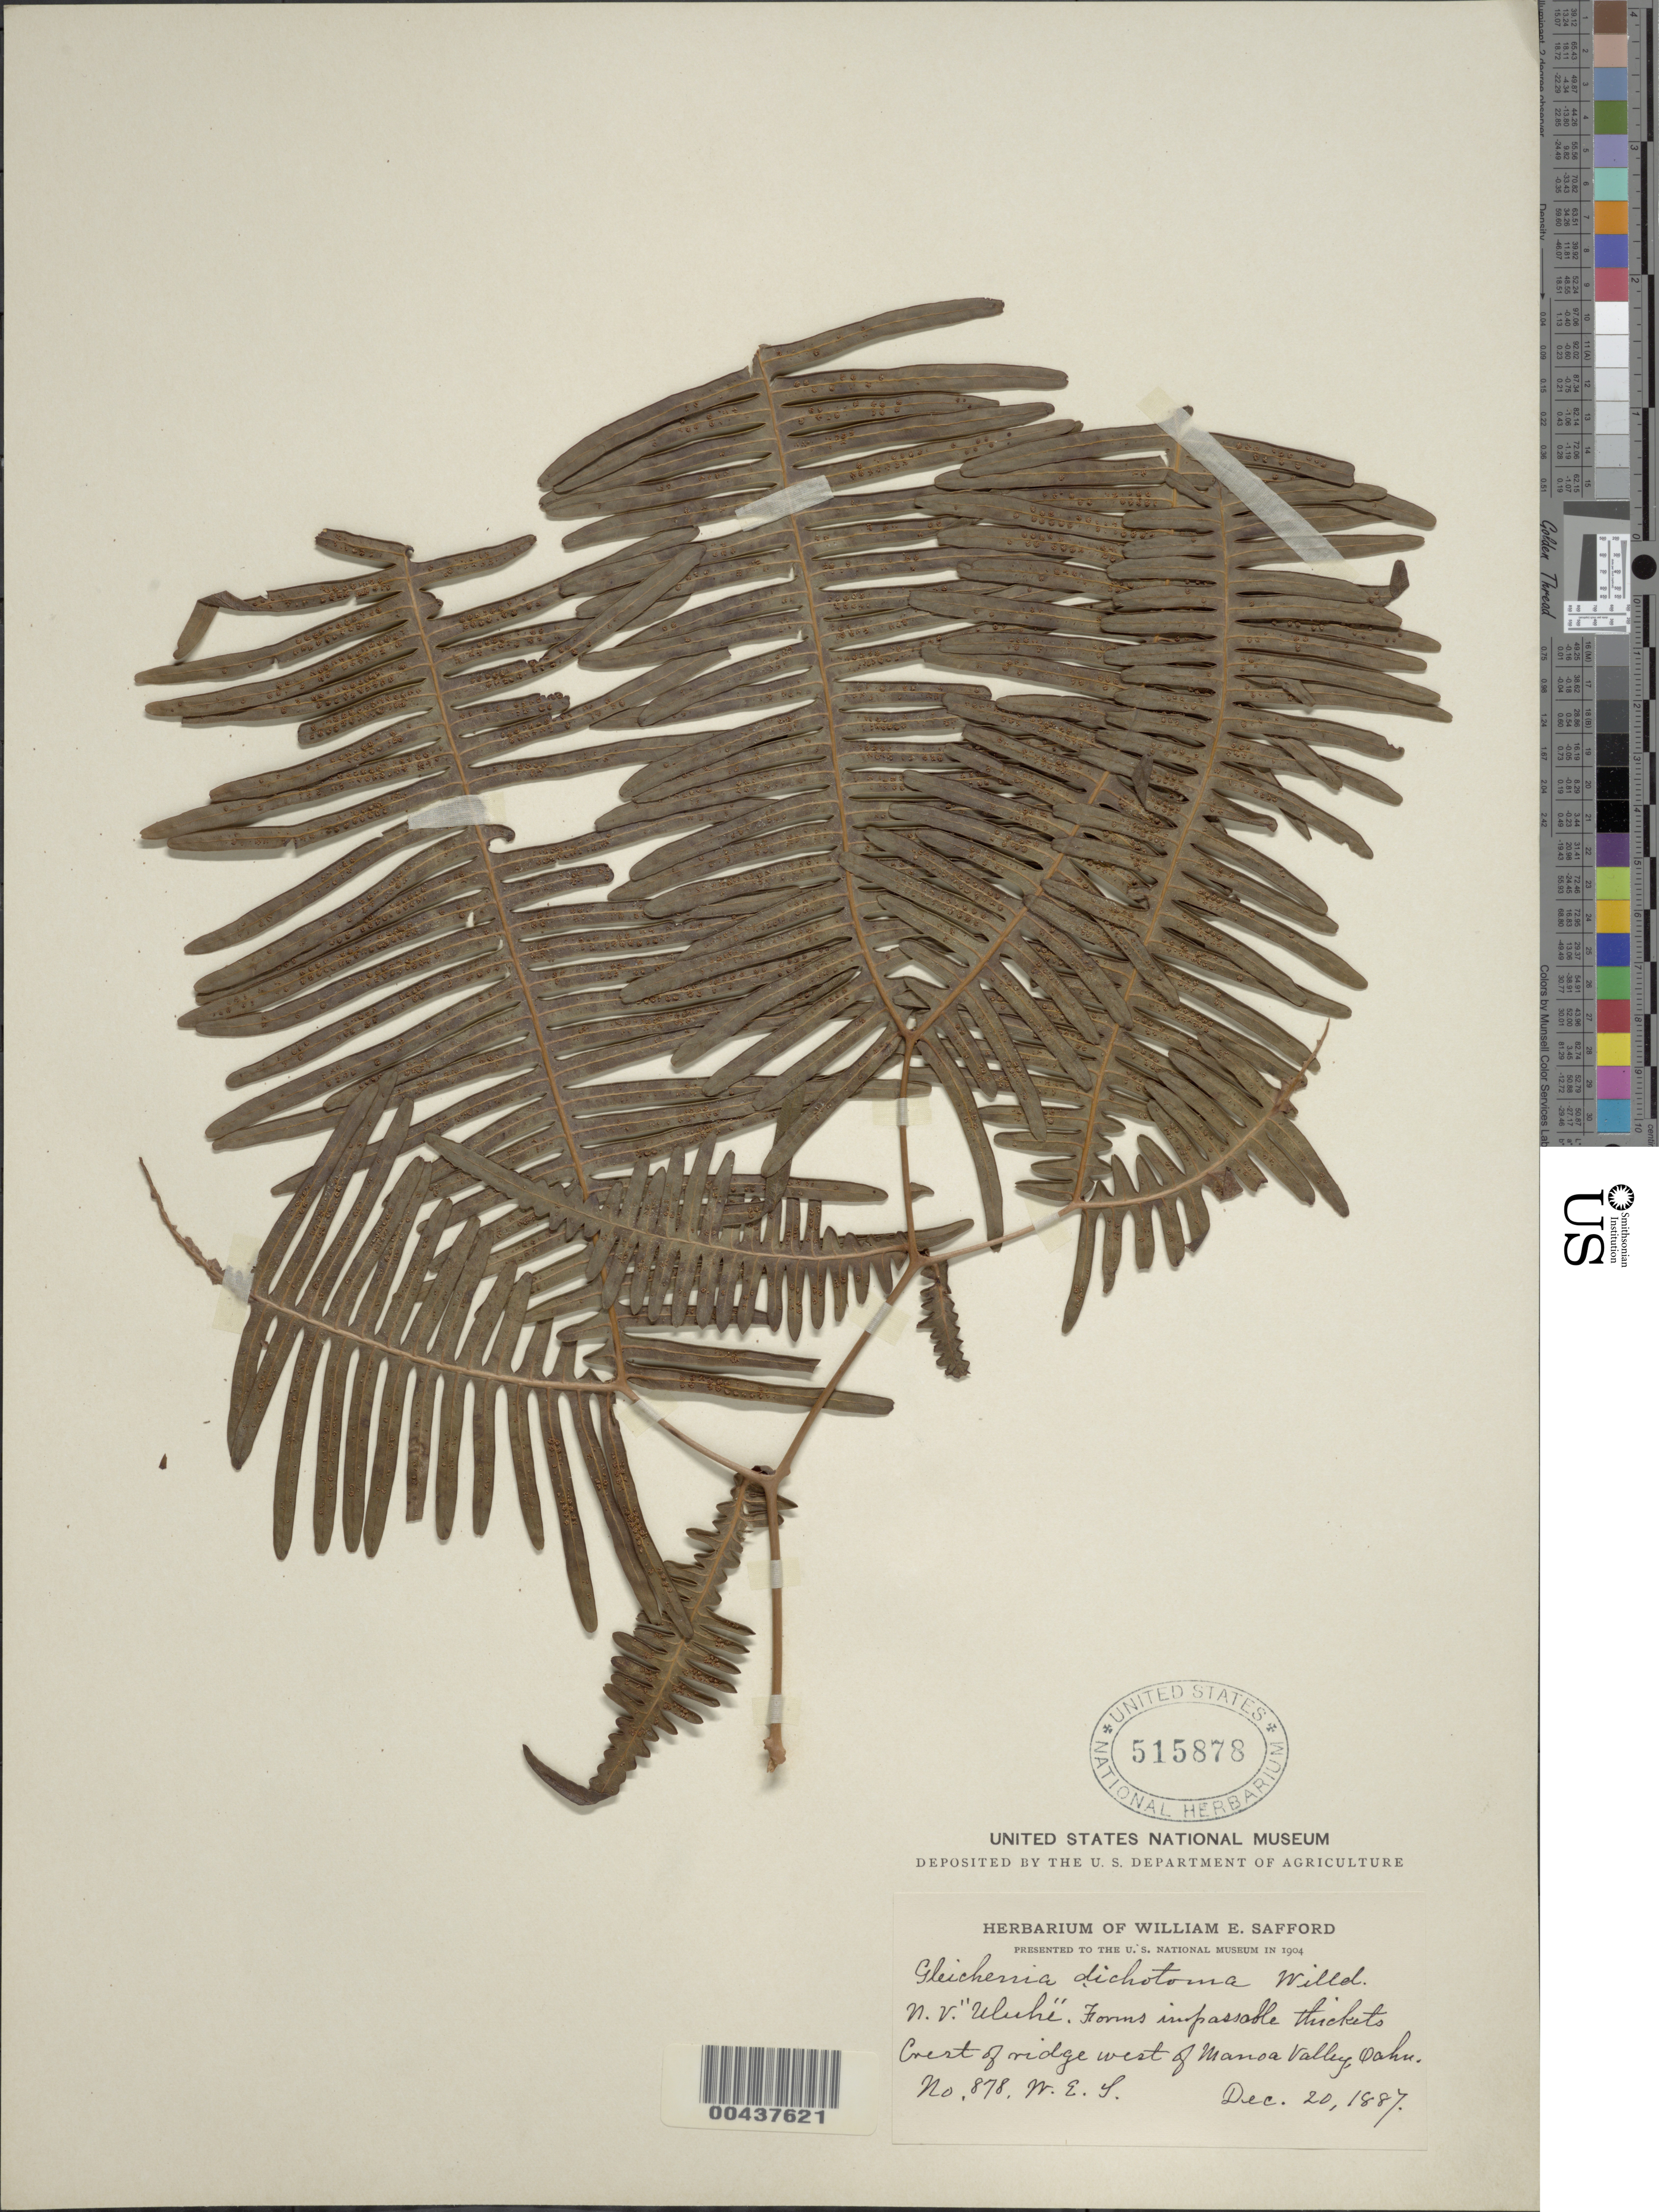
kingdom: Plantae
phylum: Tracheophyta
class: Polypodiopsida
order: Gleicheniales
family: Gleicheniaceae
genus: Dicranopteris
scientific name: Dicranopteris linearis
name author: (Burm. f.) Underw.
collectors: W. E. Safford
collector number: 878.W.E.S.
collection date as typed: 20 Dec 1887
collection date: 1887-12-20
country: United States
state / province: Hawaii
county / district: Honolulu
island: Oahu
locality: N. V. uluhe, crest of ridge W of Manoa Valley, Oahu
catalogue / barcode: US 515878